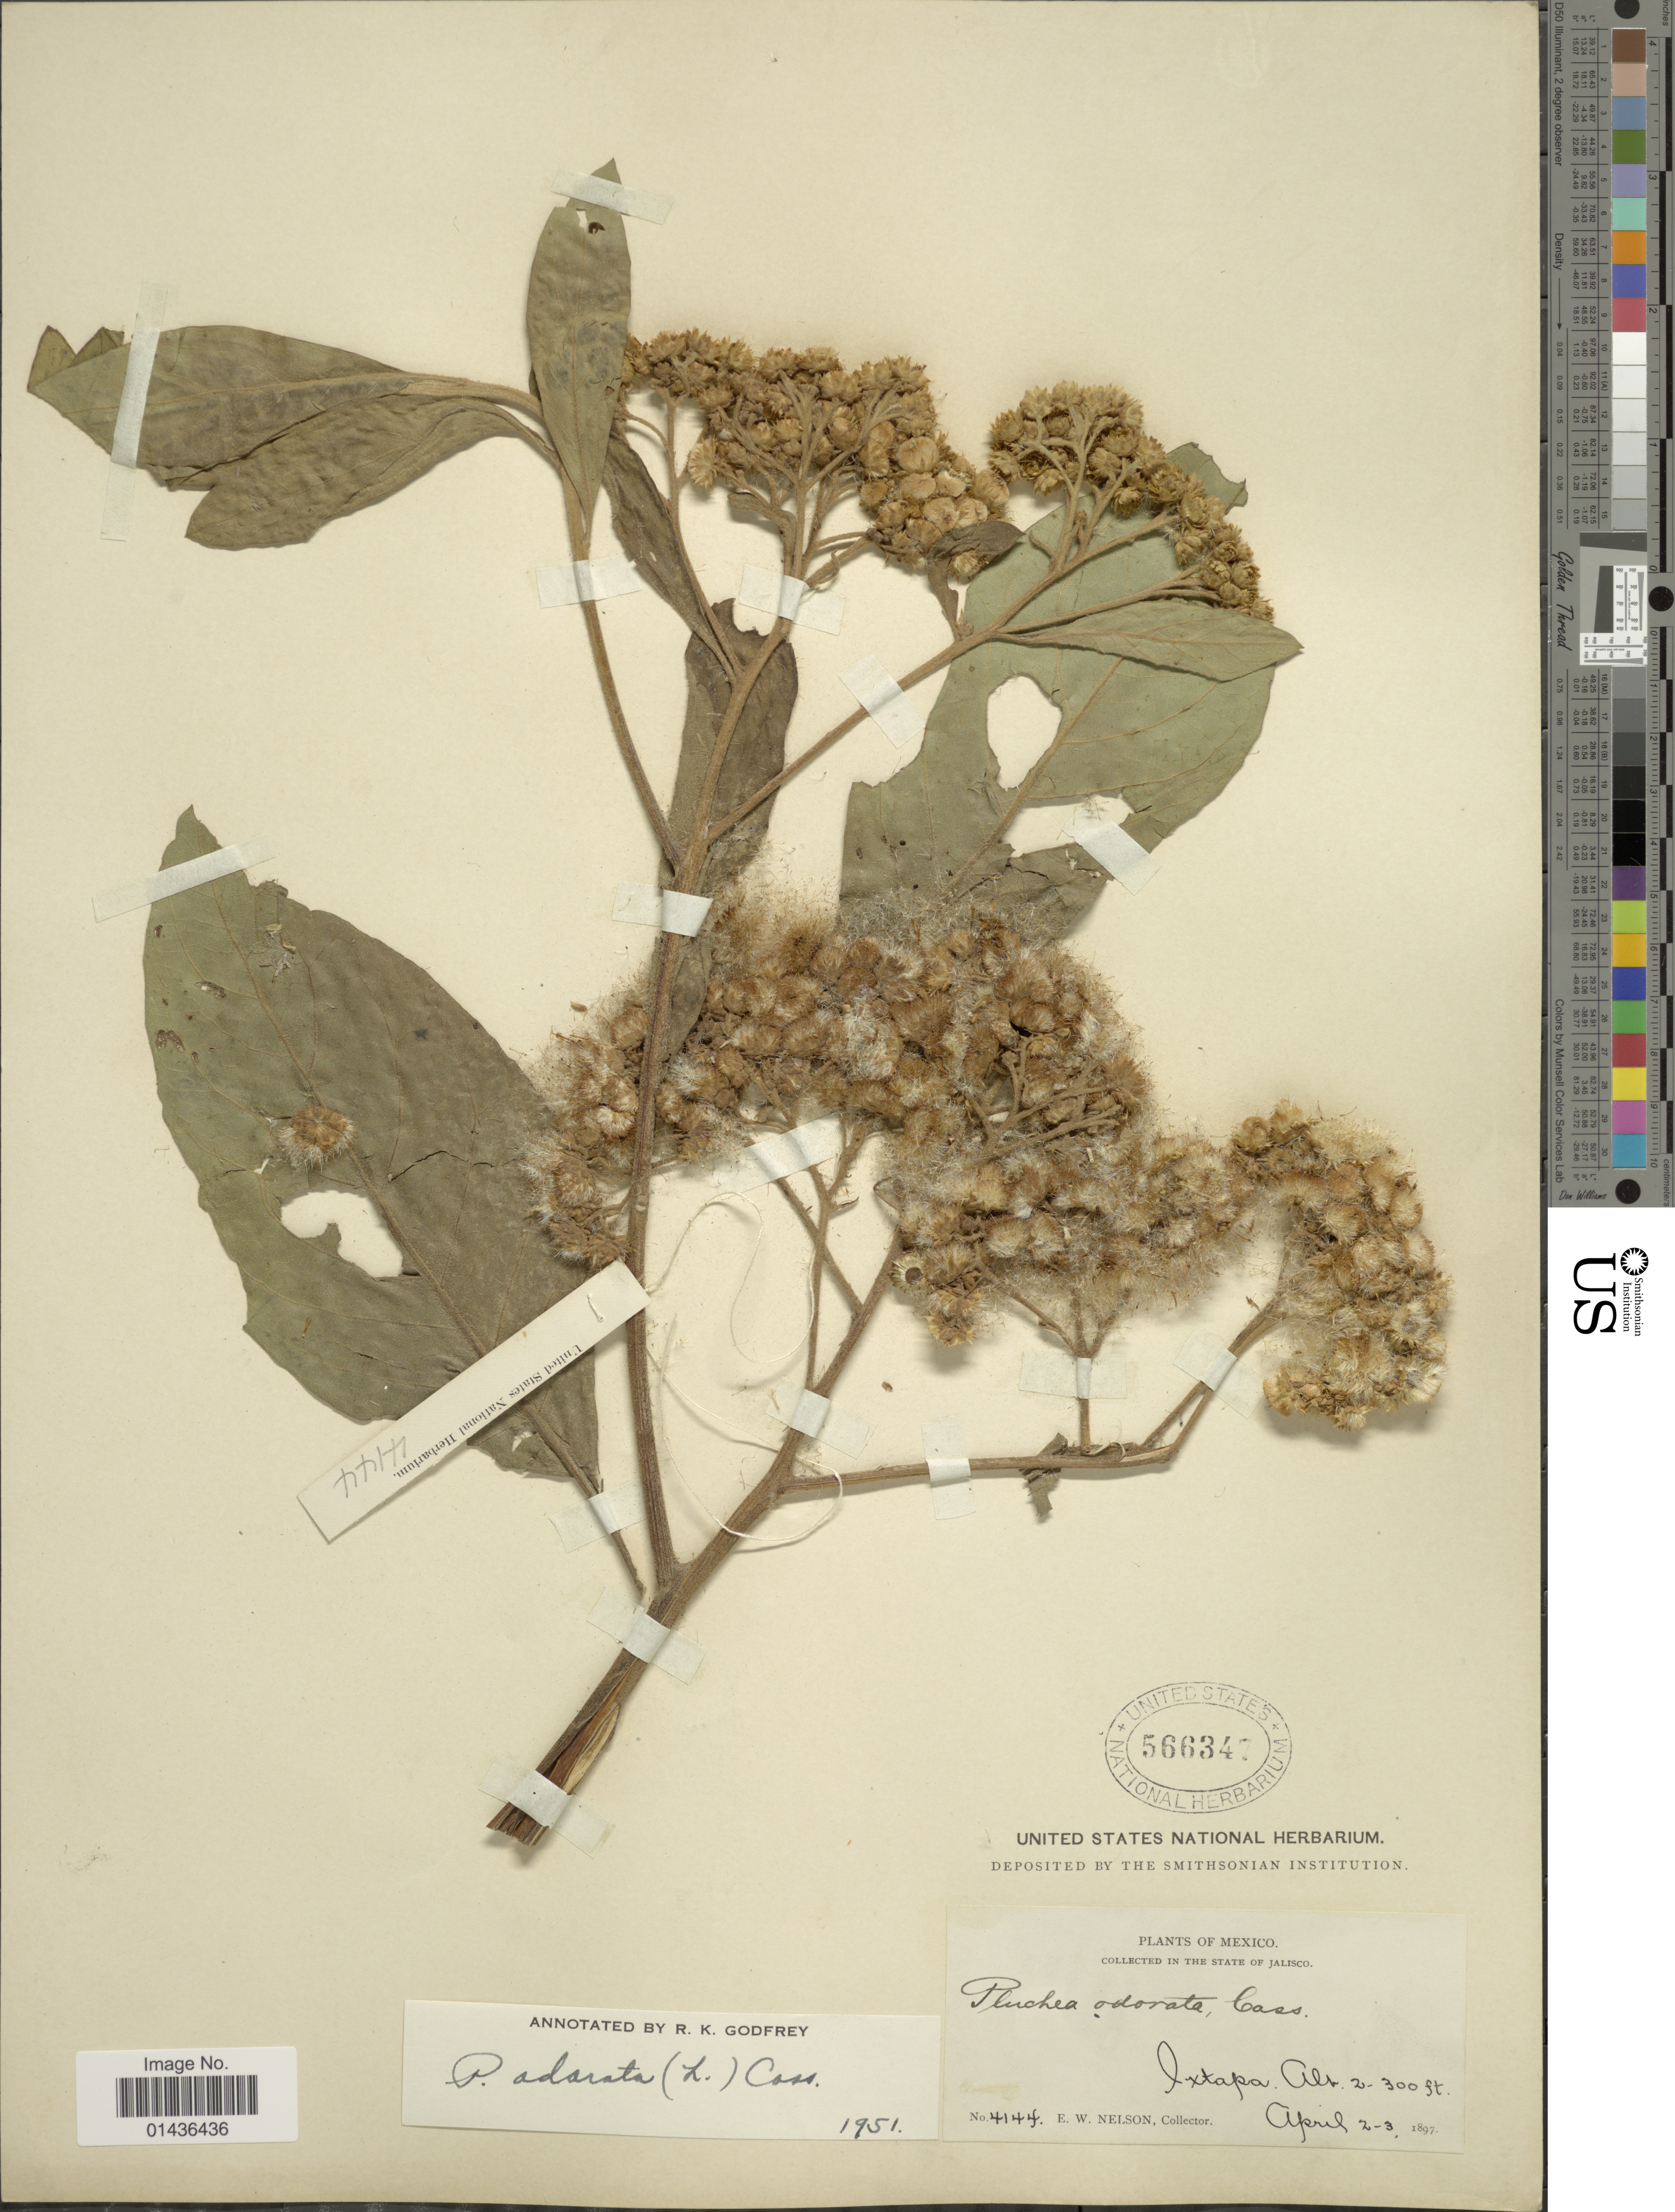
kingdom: Plantae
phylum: Tracheophyta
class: Magnoliopsida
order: Asterales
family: Asteraceae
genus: Pluchea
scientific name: Pluchea carolinensis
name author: (Jacq.) D. Don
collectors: E. W. Nelson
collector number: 4144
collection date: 1897-04-02/1897-04-03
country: Mexico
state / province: Jalisco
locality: Ixtapa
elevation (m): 61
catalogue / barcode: US 566347